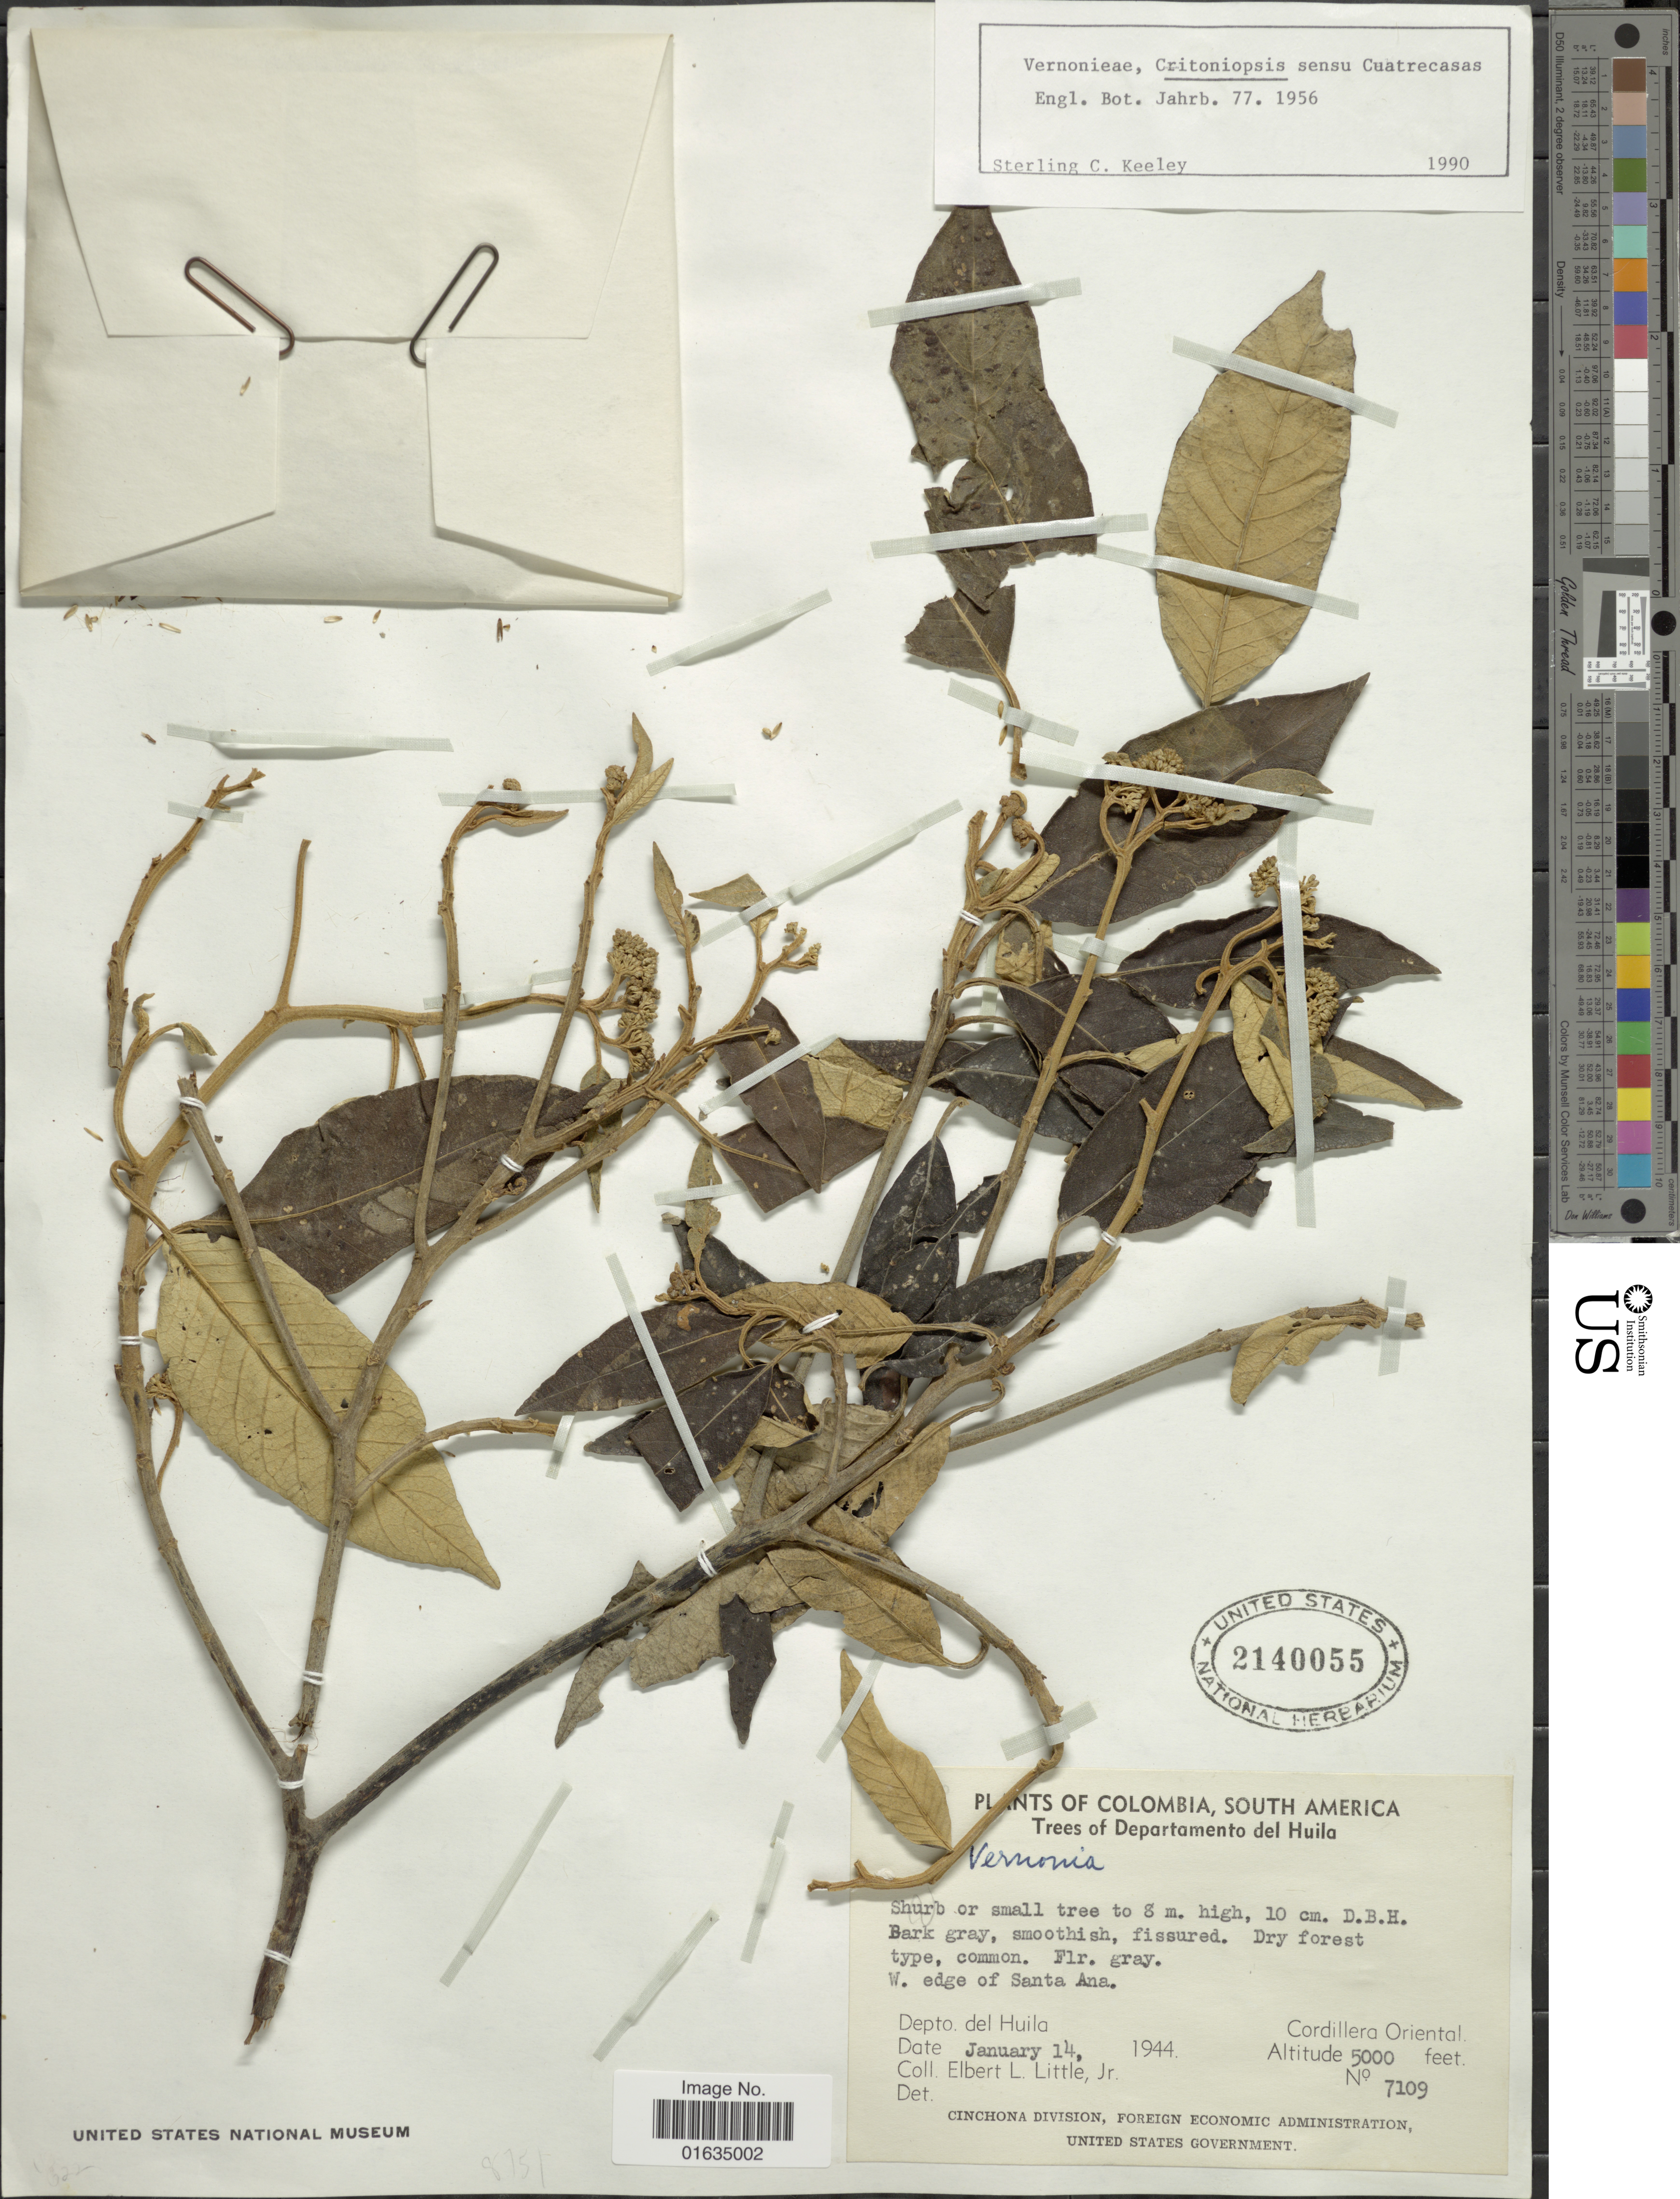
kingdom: Plantae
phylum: Tracheophyta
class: Magnoliopsida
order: Asterales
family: Asteraceae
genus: Piptocoma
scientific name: Piptocoma sp.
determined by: Ávila C., Fabio Andrés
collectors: E. L. Little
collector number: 7109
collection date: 1944-01-14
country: Colombia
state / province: Huila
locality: Departamento del Huila, W edge of Santa Ana, Cordillera Oriental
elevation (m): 1524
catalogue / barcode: US 2140055